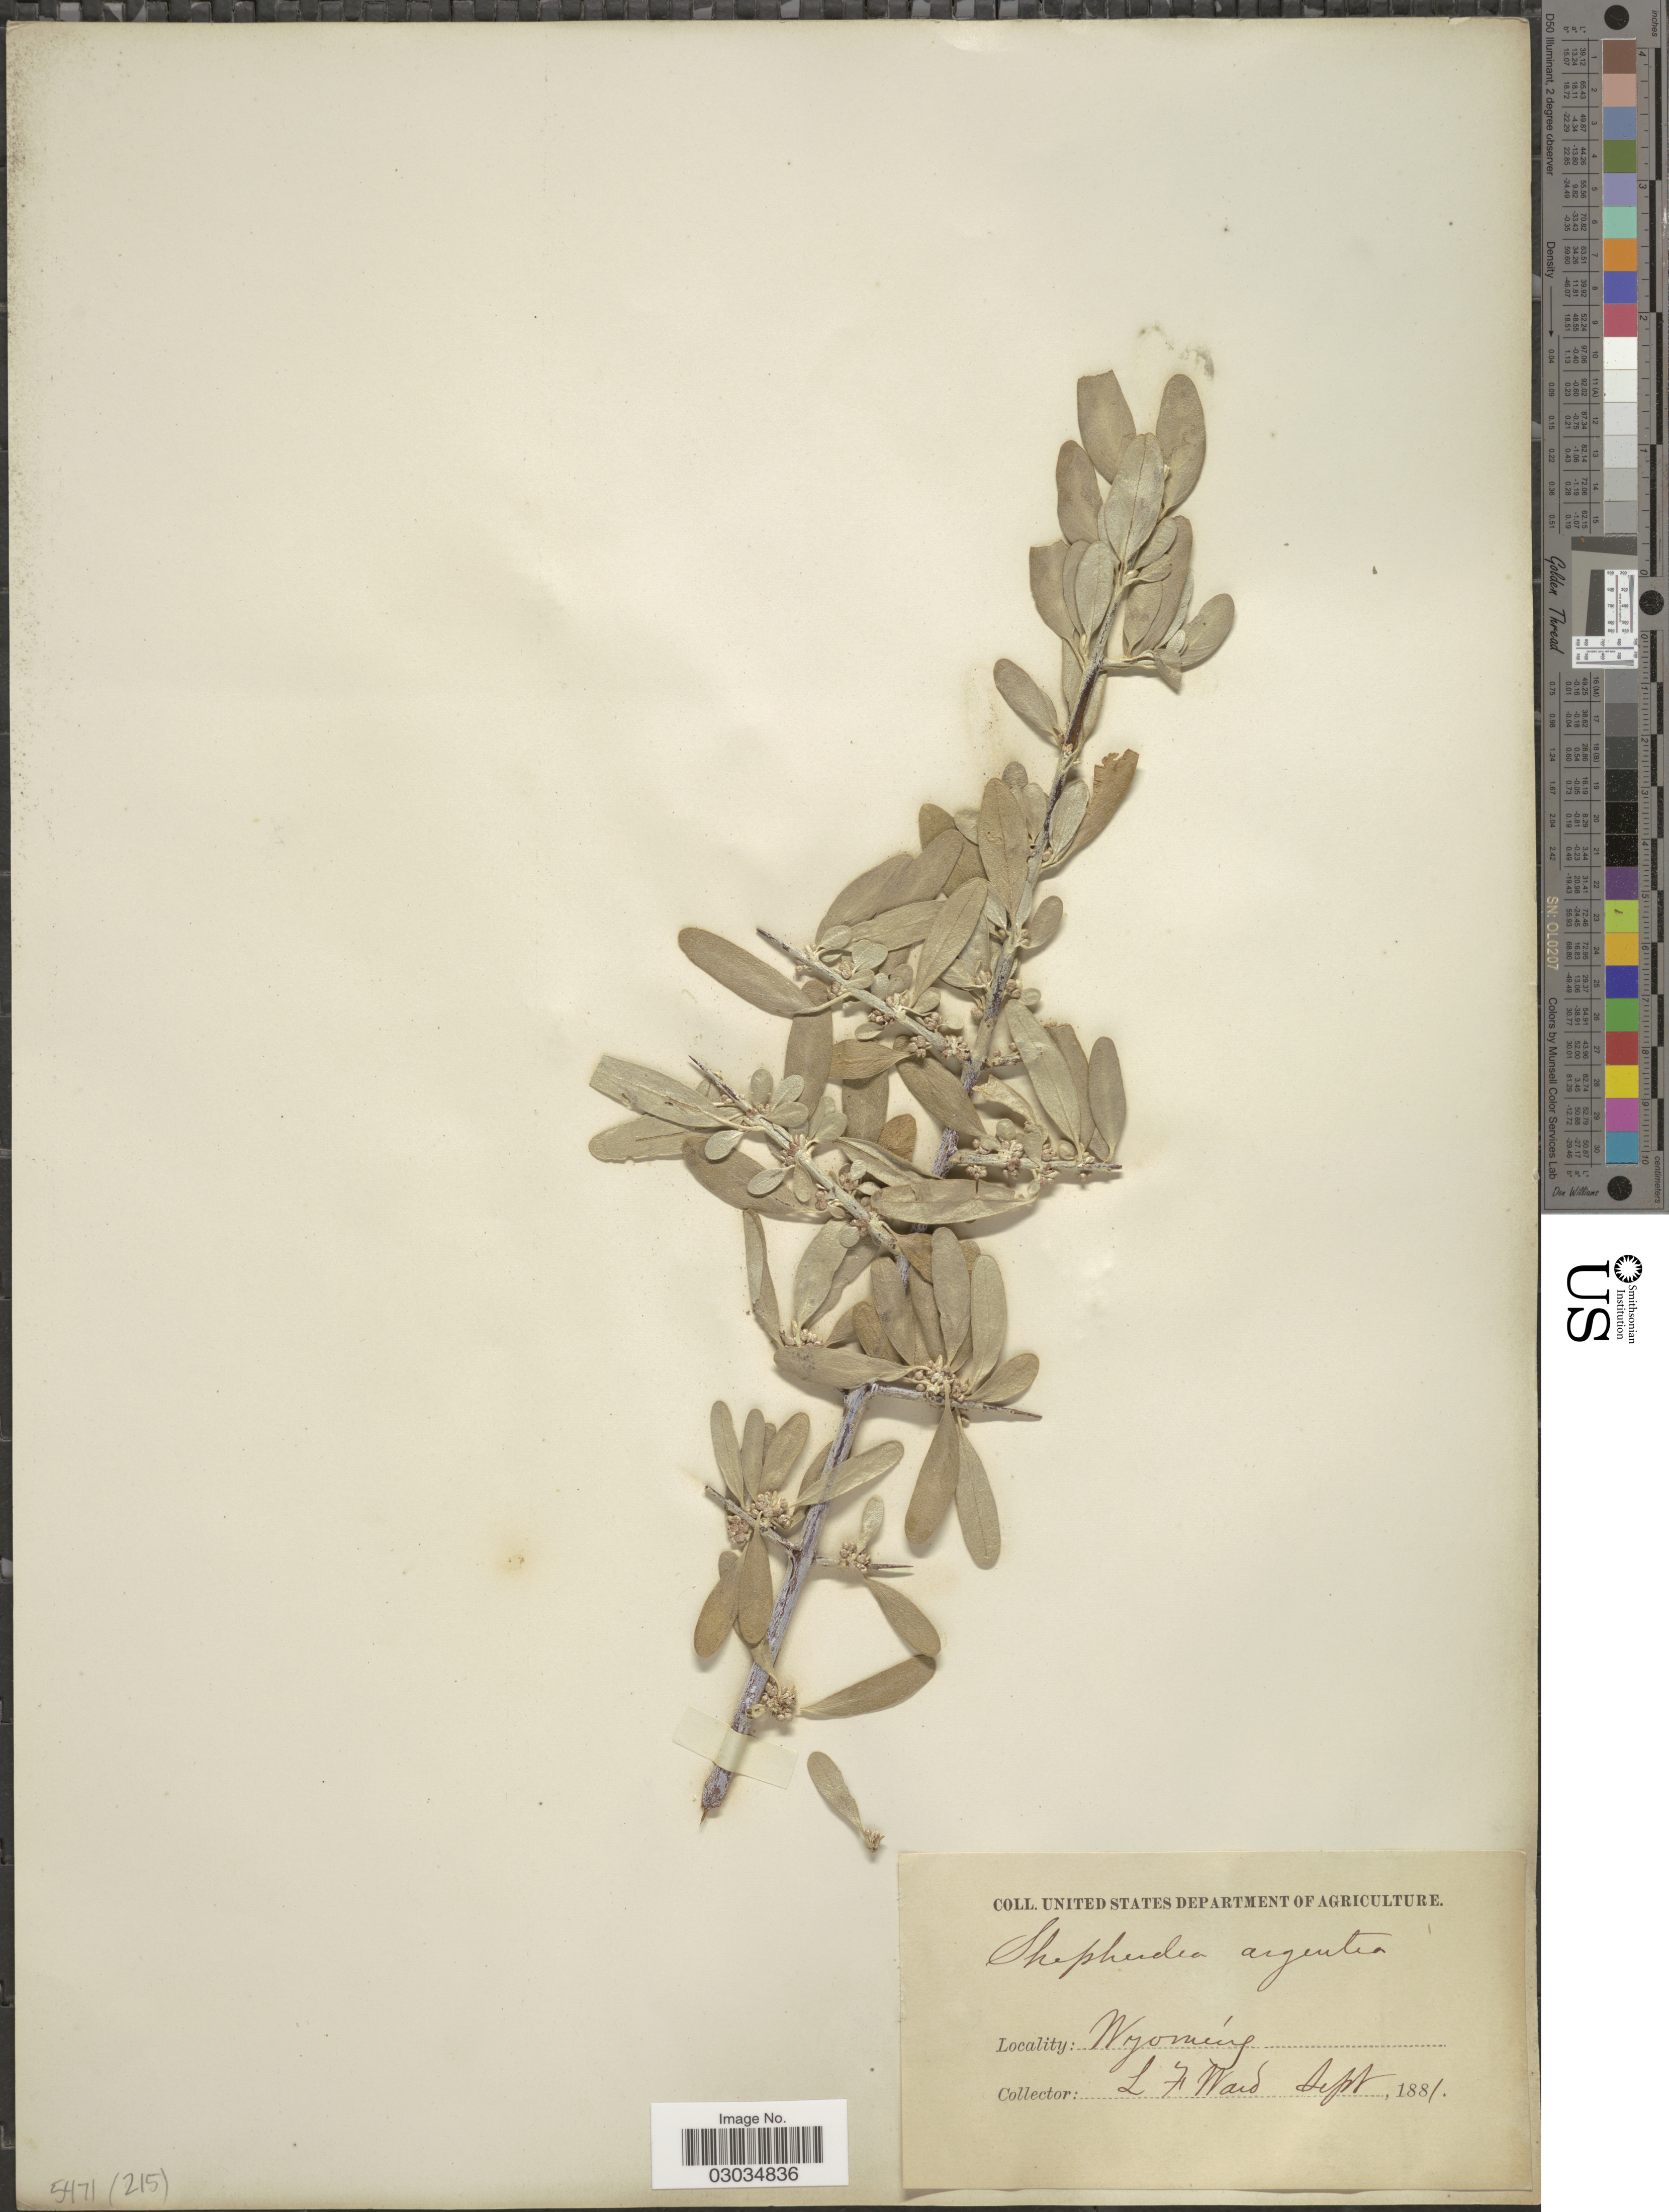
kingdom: Plantae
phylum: Tracheophyta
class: Magnoliopsida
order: Rosales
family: Elaeagnaceae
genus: Shepherdia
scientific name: Shepherdia argentea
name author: (Pursh) Nutt.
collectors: L. Ward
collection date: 1881-09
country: United States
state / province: Wyoming